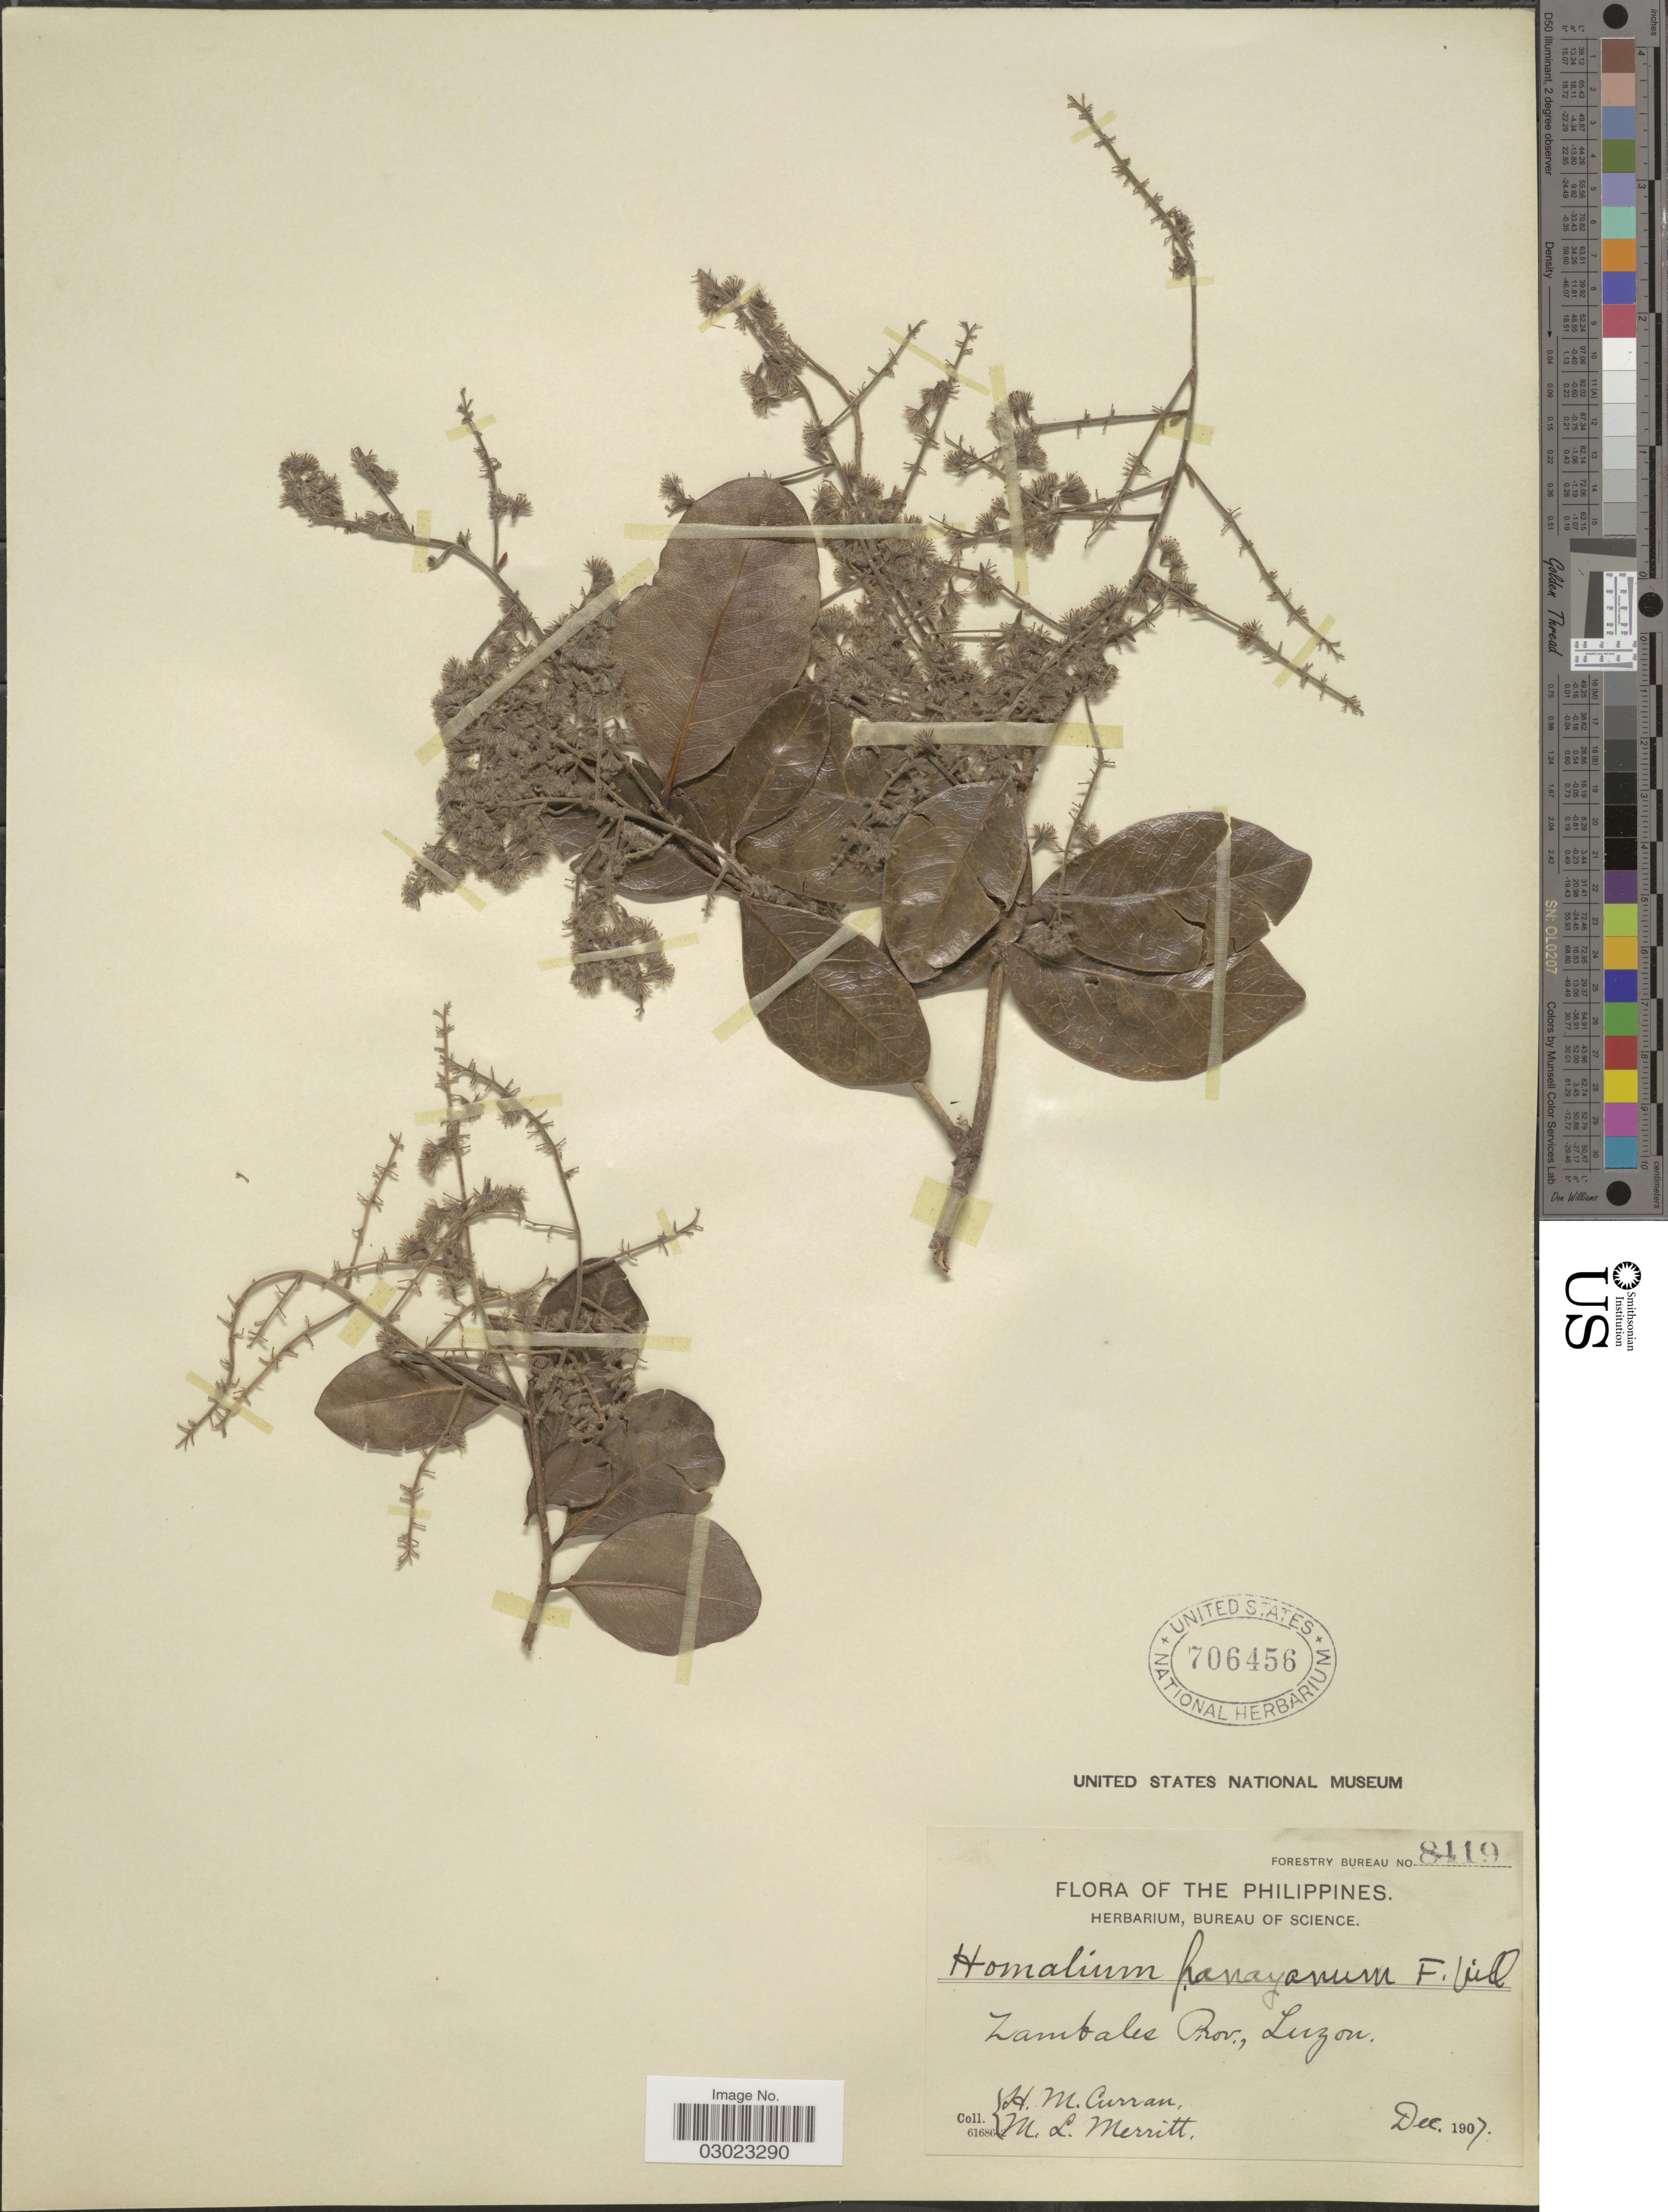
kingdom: Plantae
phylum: Tracheophyta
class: Magnoliopsida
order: Malpighiales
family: Salicaceae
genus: Homalium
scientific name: Homalium panayanum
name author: Fern.-Vill.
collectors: H. M. Curran & M. L. Merritt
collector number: Forestry Bureau 8419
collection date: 1907-12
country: Philippines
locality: Zambales Prov., Luzon.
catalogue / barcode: US 706456